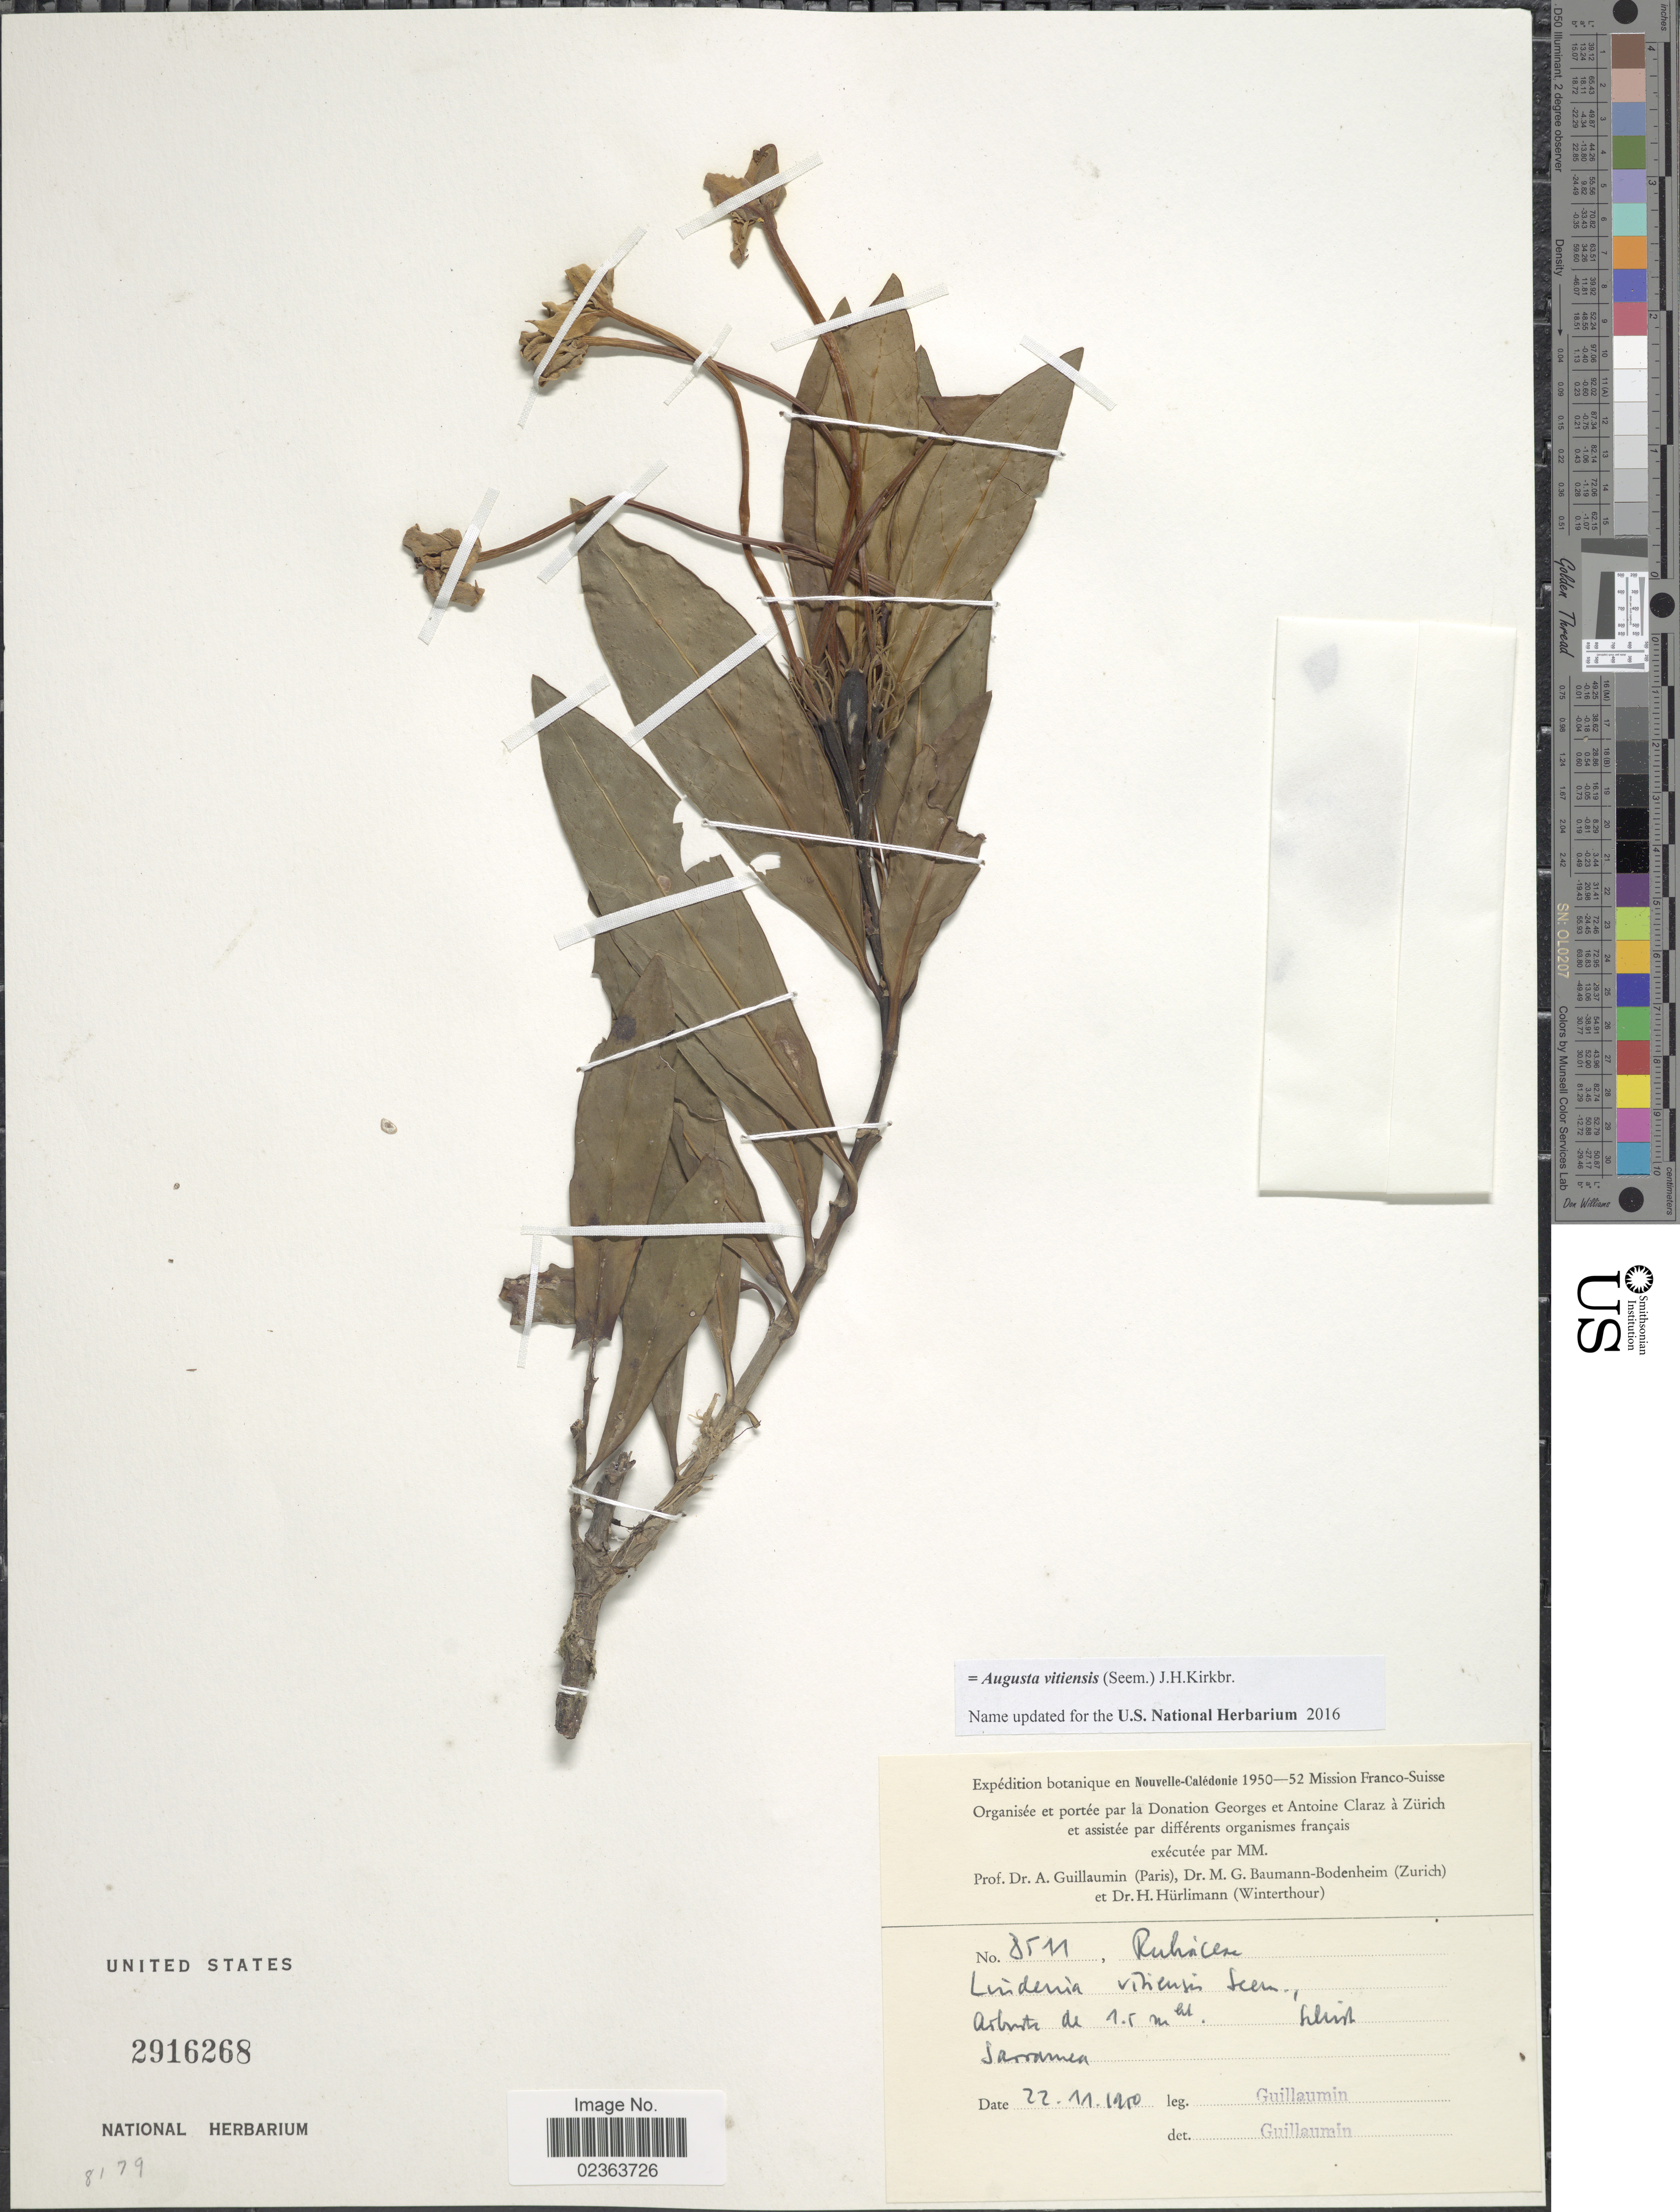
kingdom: Plantae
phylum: Tracheophyta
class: Magnoliopsida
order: Gentianales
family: Rubiaceae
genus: Augusta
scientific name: Augusta vitiensis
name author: (Seem.) J.H. Kirkbr.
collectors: A. Guillaumin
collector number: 8511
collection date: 1950-11-22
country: New Caledonia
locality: Sarramea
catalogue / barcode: US 2916268